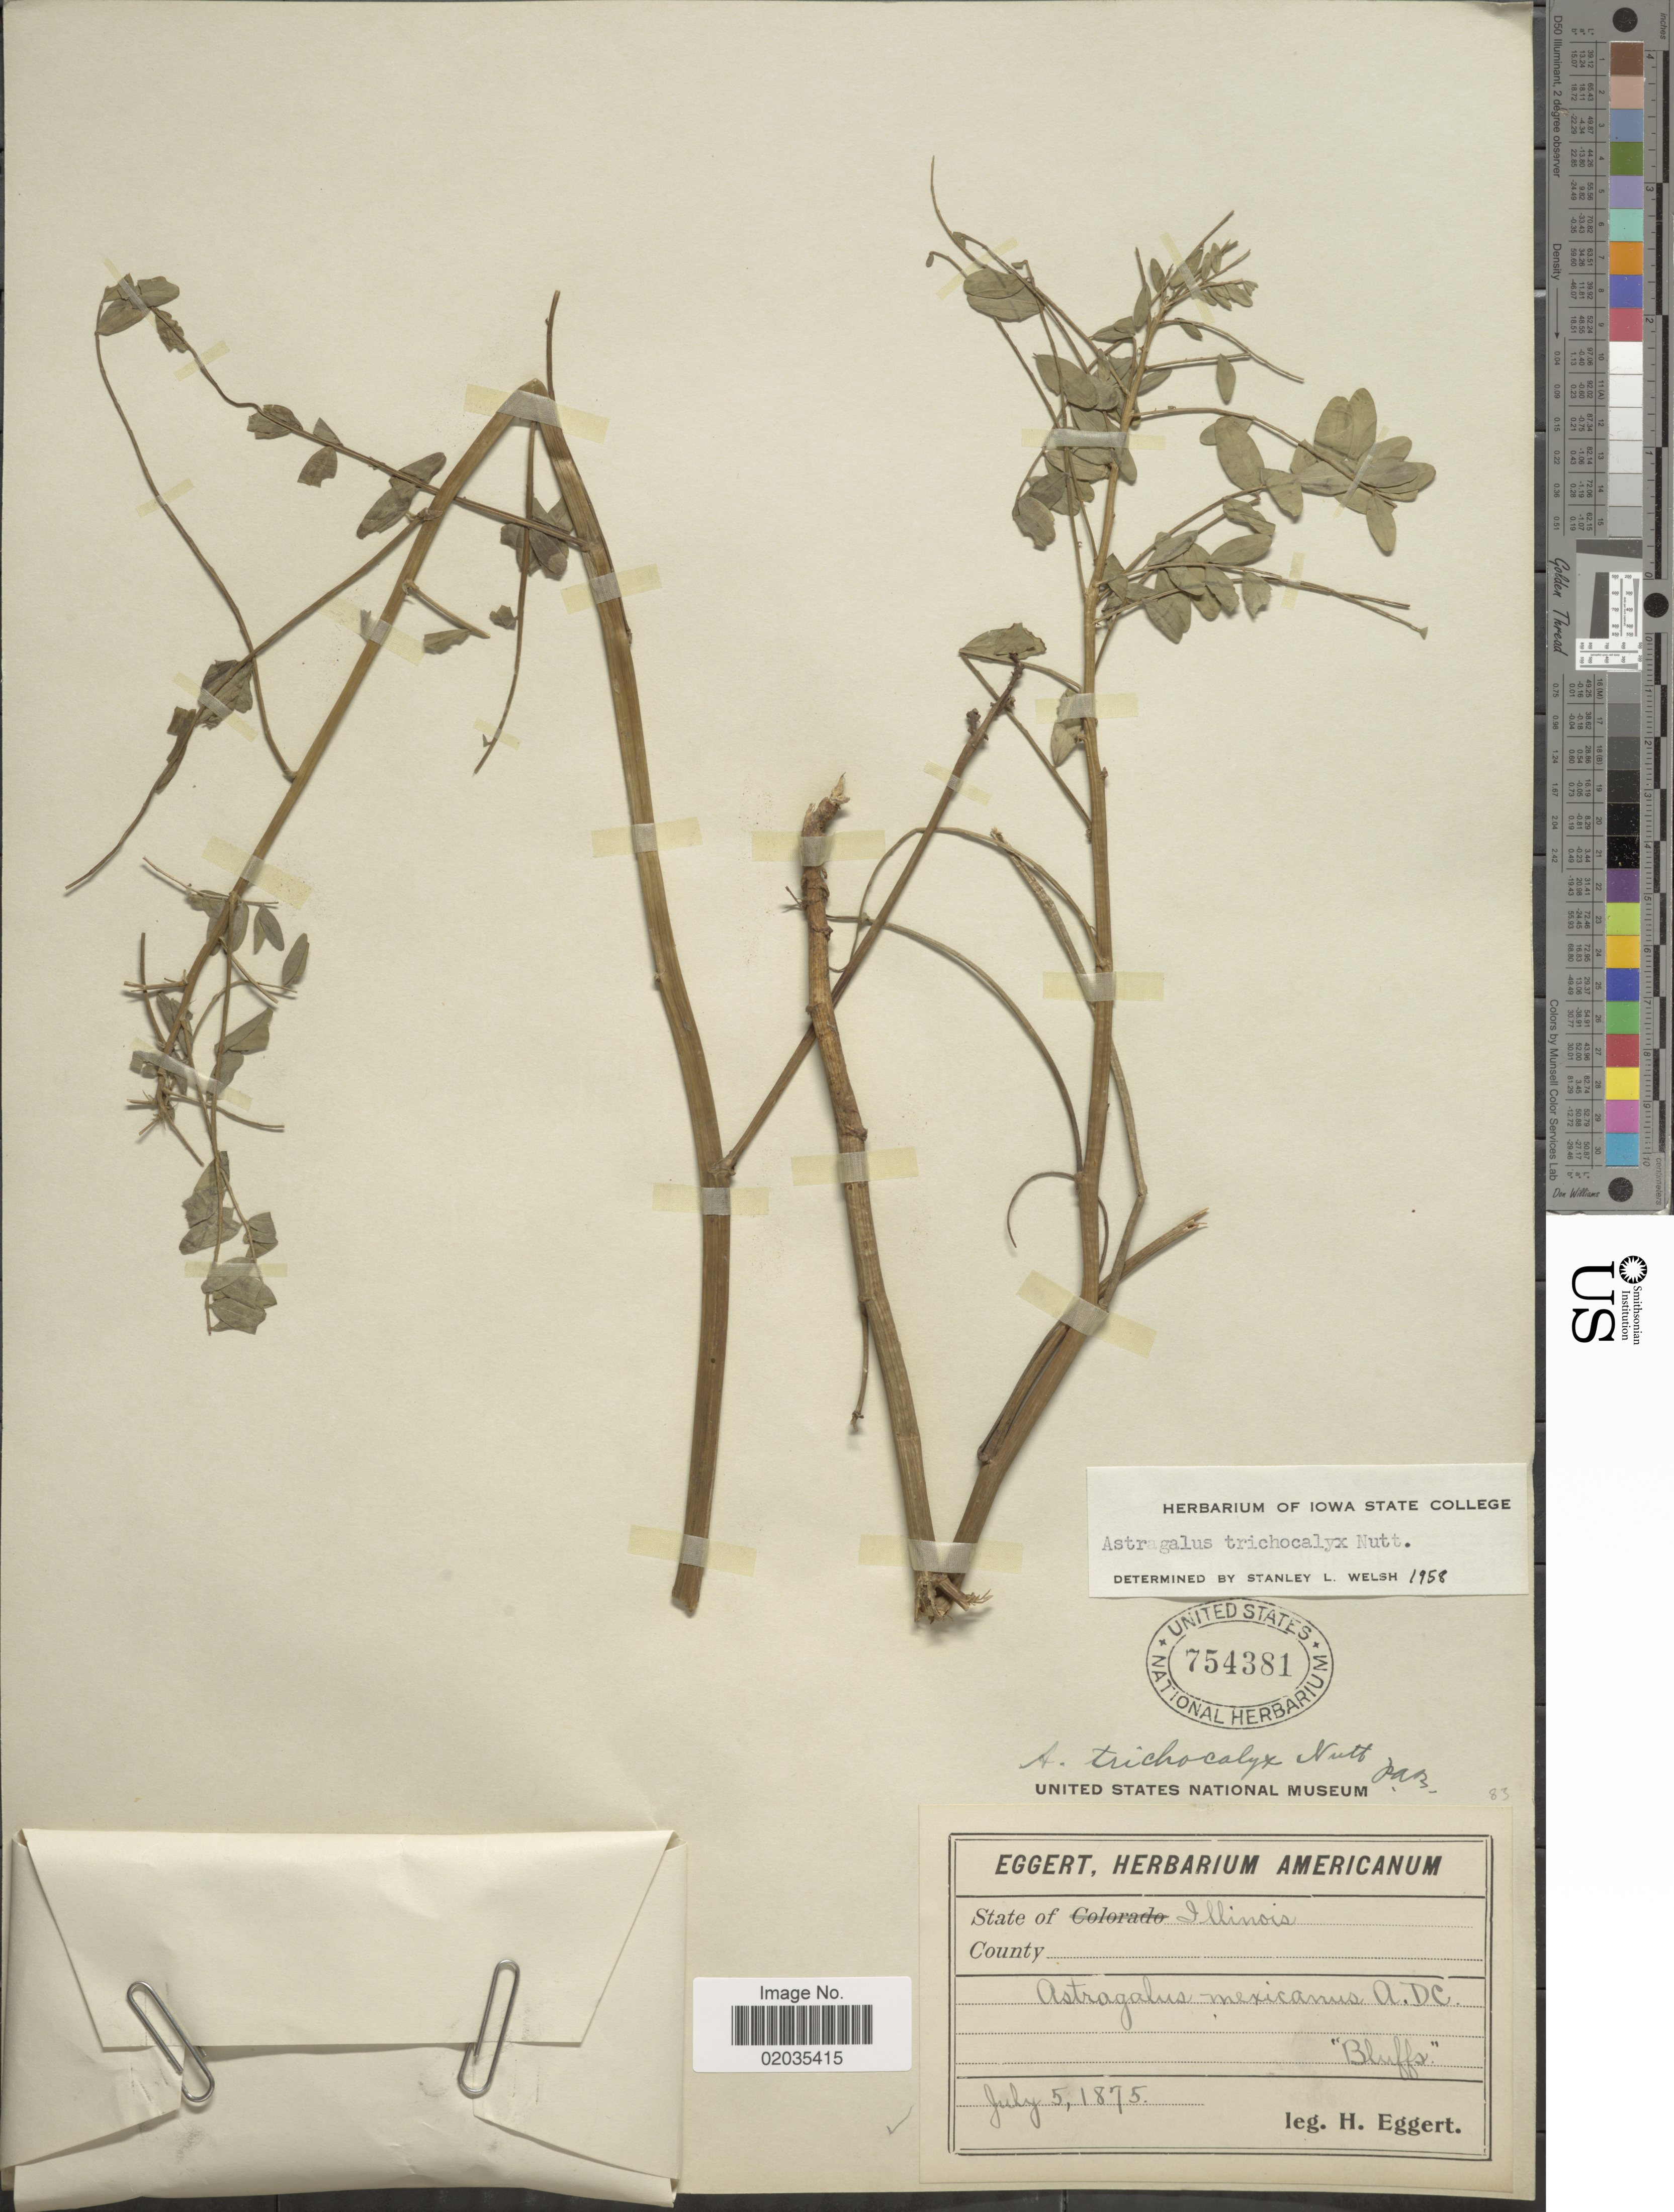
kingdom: Plantae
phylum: Tracheophyta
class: Magnoliopsida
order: Fabales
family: Fabaceae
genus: Astragalus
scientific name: Astragalus trichocalyx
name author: Nutt. ex Torr. & A. Gray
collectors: H. Eggert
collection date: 1875-07-05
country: United States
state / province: Illinois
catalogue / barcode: US 754381